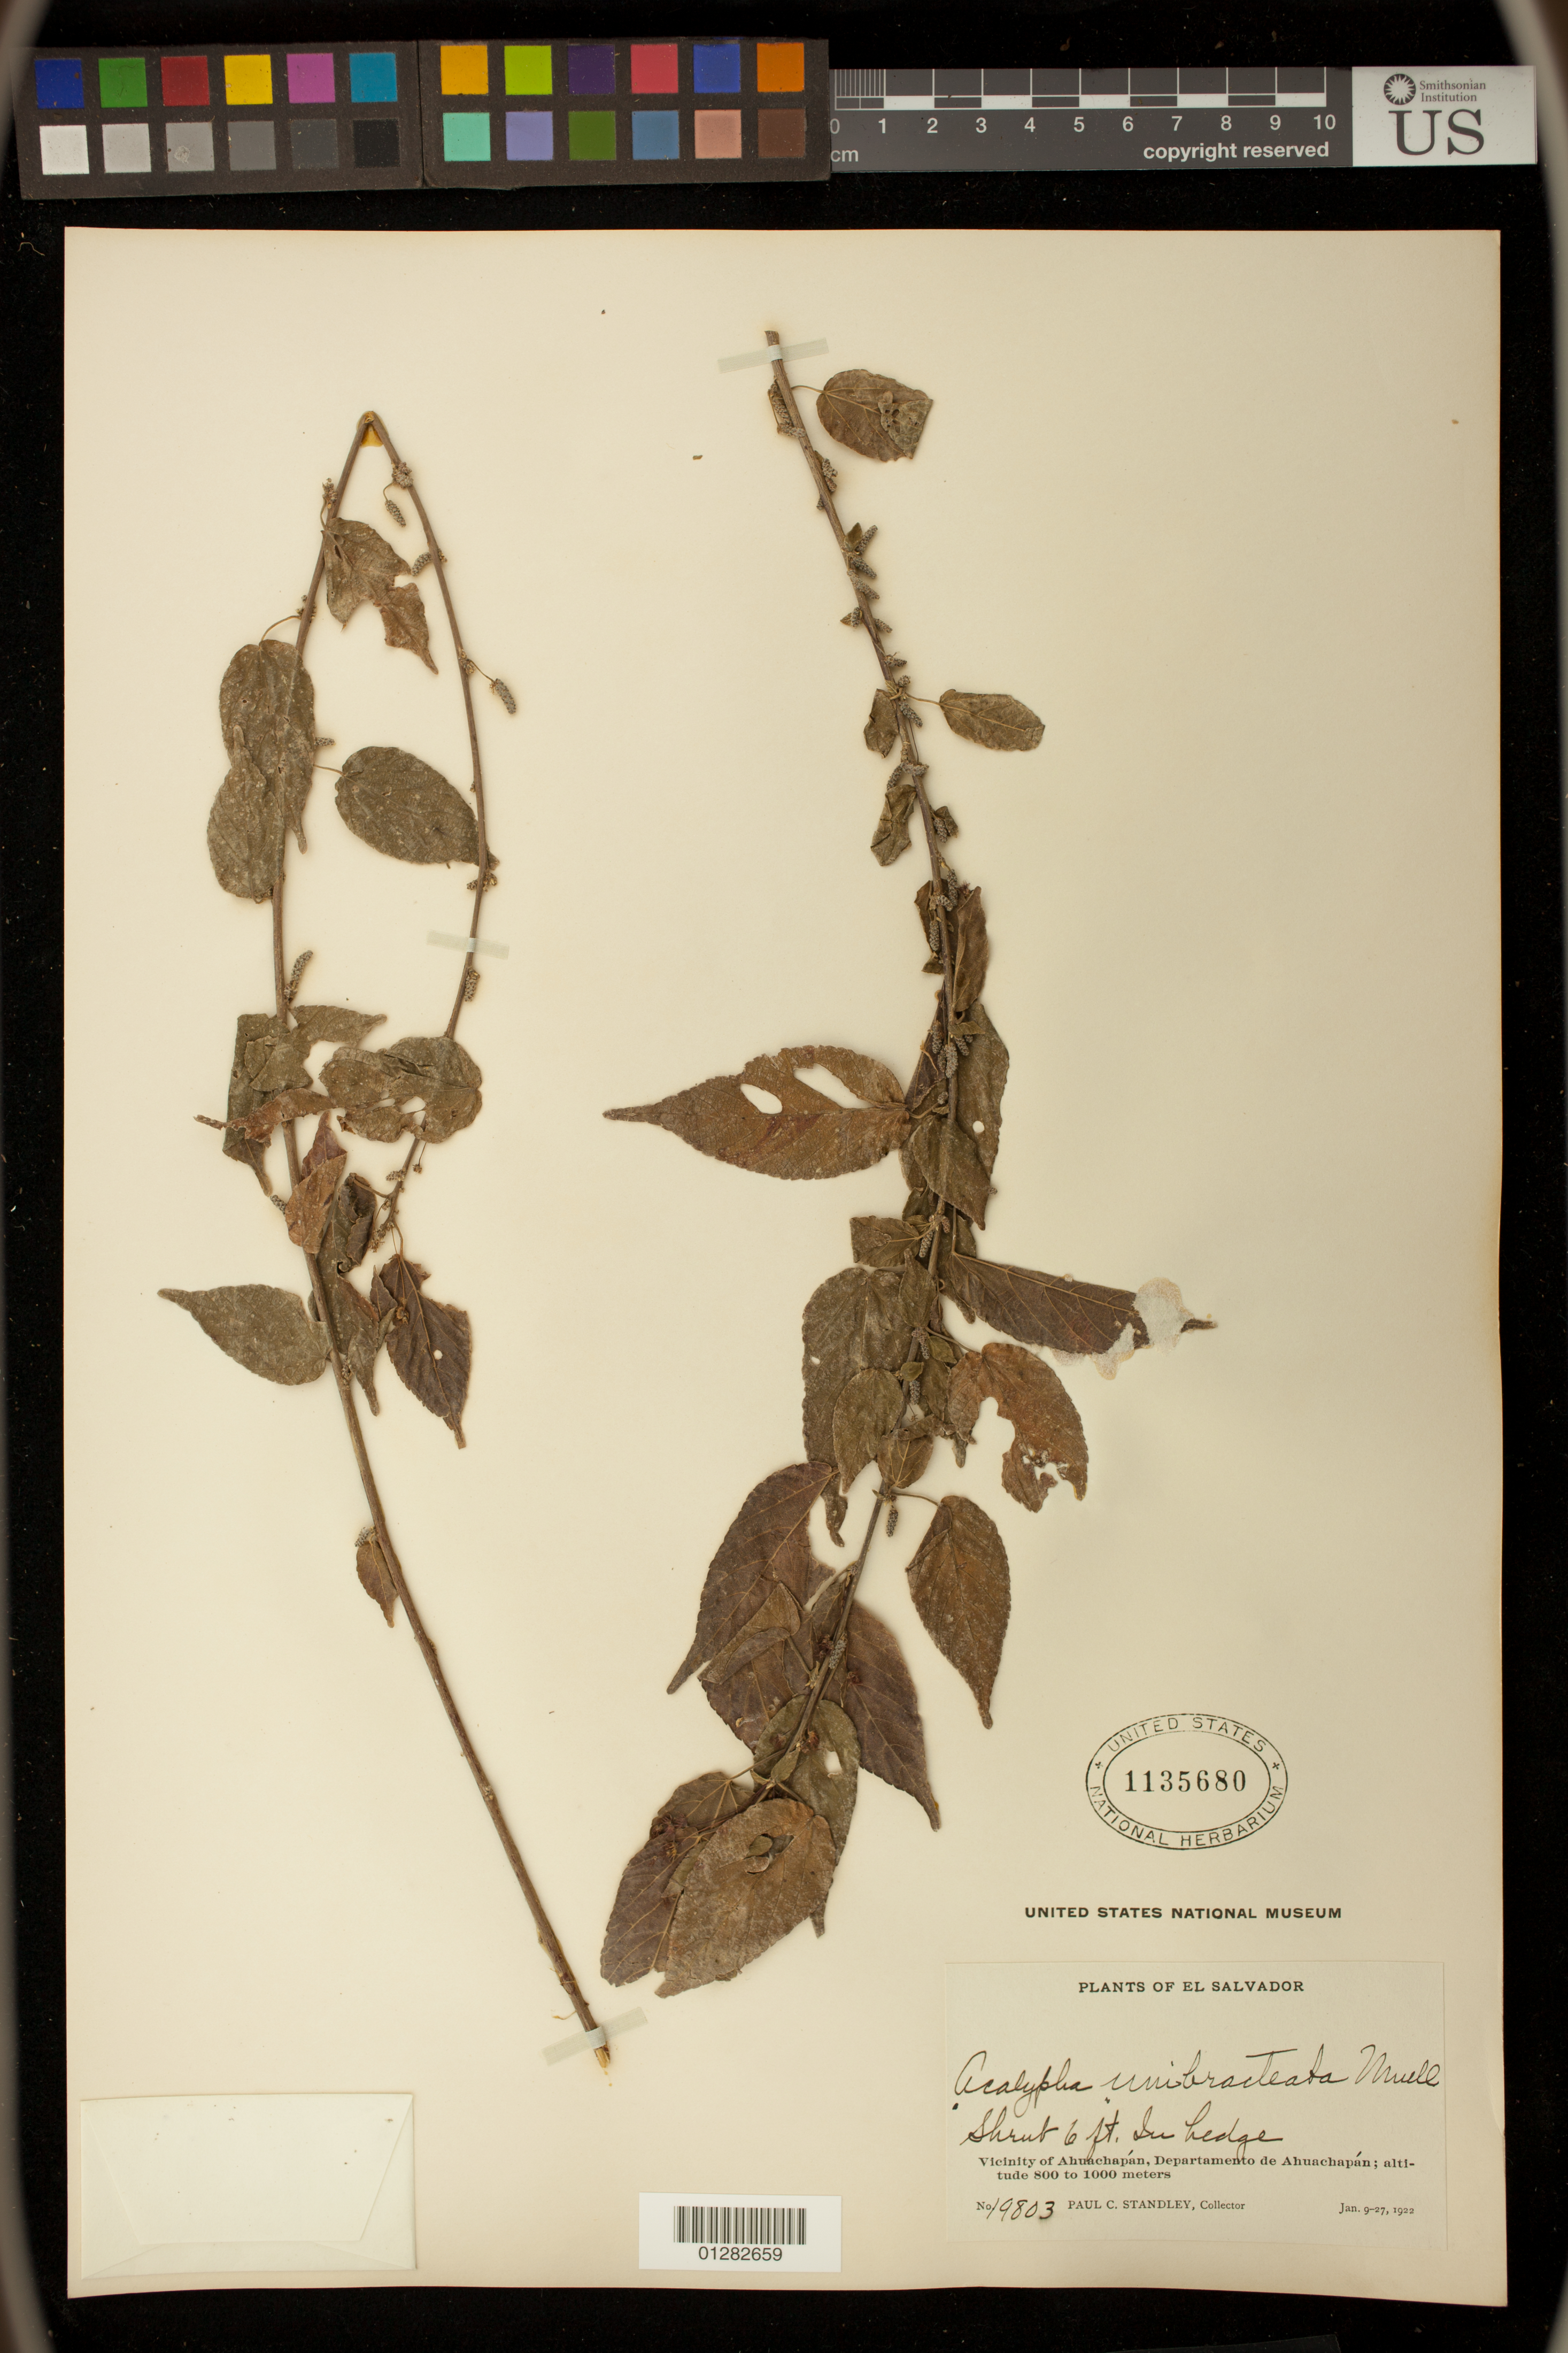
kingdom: Plantae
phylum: Tracheophyta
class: Magnoliopsida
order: Malpighiales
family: Euphorbiaceae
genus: Acalypha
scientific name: Acalypha unibracteata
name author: Müll. Arg.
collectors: C. A. Purpus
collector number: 19803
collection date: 1922-01-09/1922-01-27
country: El Salvador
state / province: Ahuachapan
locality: Vicinity of Ahuachapan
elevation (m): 800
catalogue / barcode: US 1135680